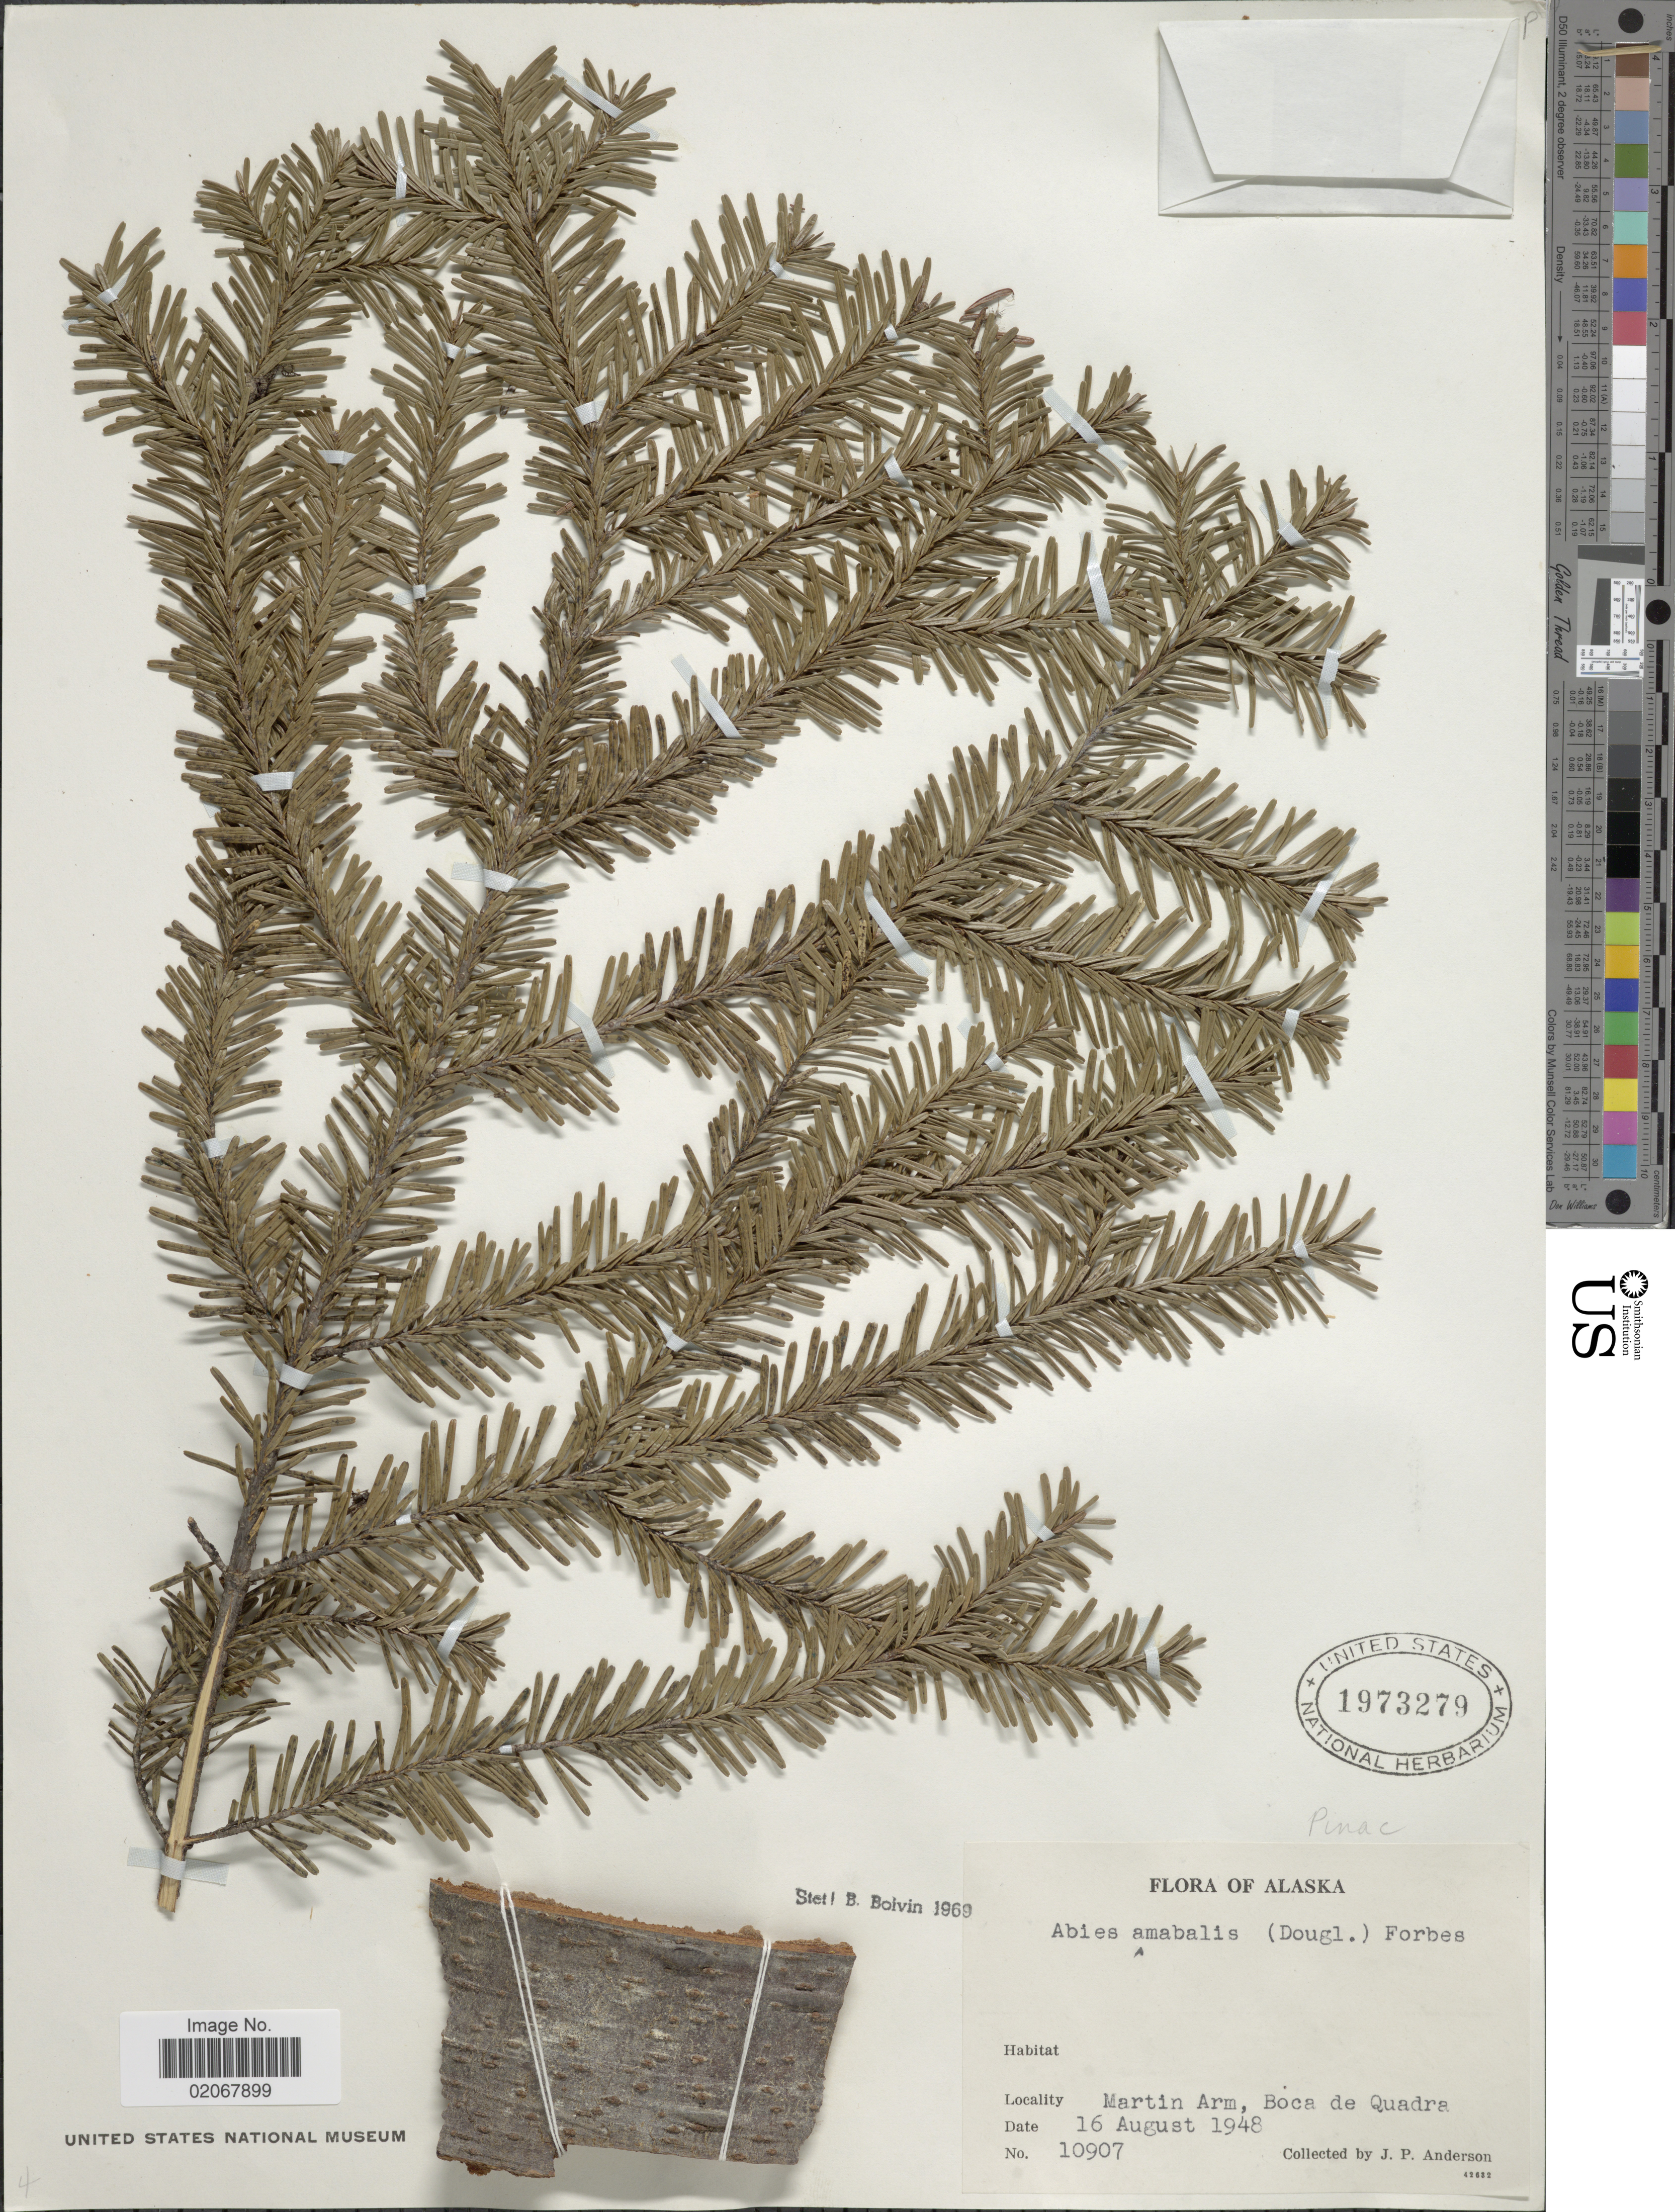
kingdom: Plantae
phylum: Tracheophyta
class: Pinopsida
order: Pinales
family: Pinaceae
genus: Abies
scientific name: Abies amabilis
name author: Douglas ex J. Forbes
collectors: J. P. Anderson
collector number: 10907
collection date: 1948-08-16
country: United States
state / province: Alaska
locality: Martin Arm, Boca de Quadra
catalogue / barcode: US 1973279